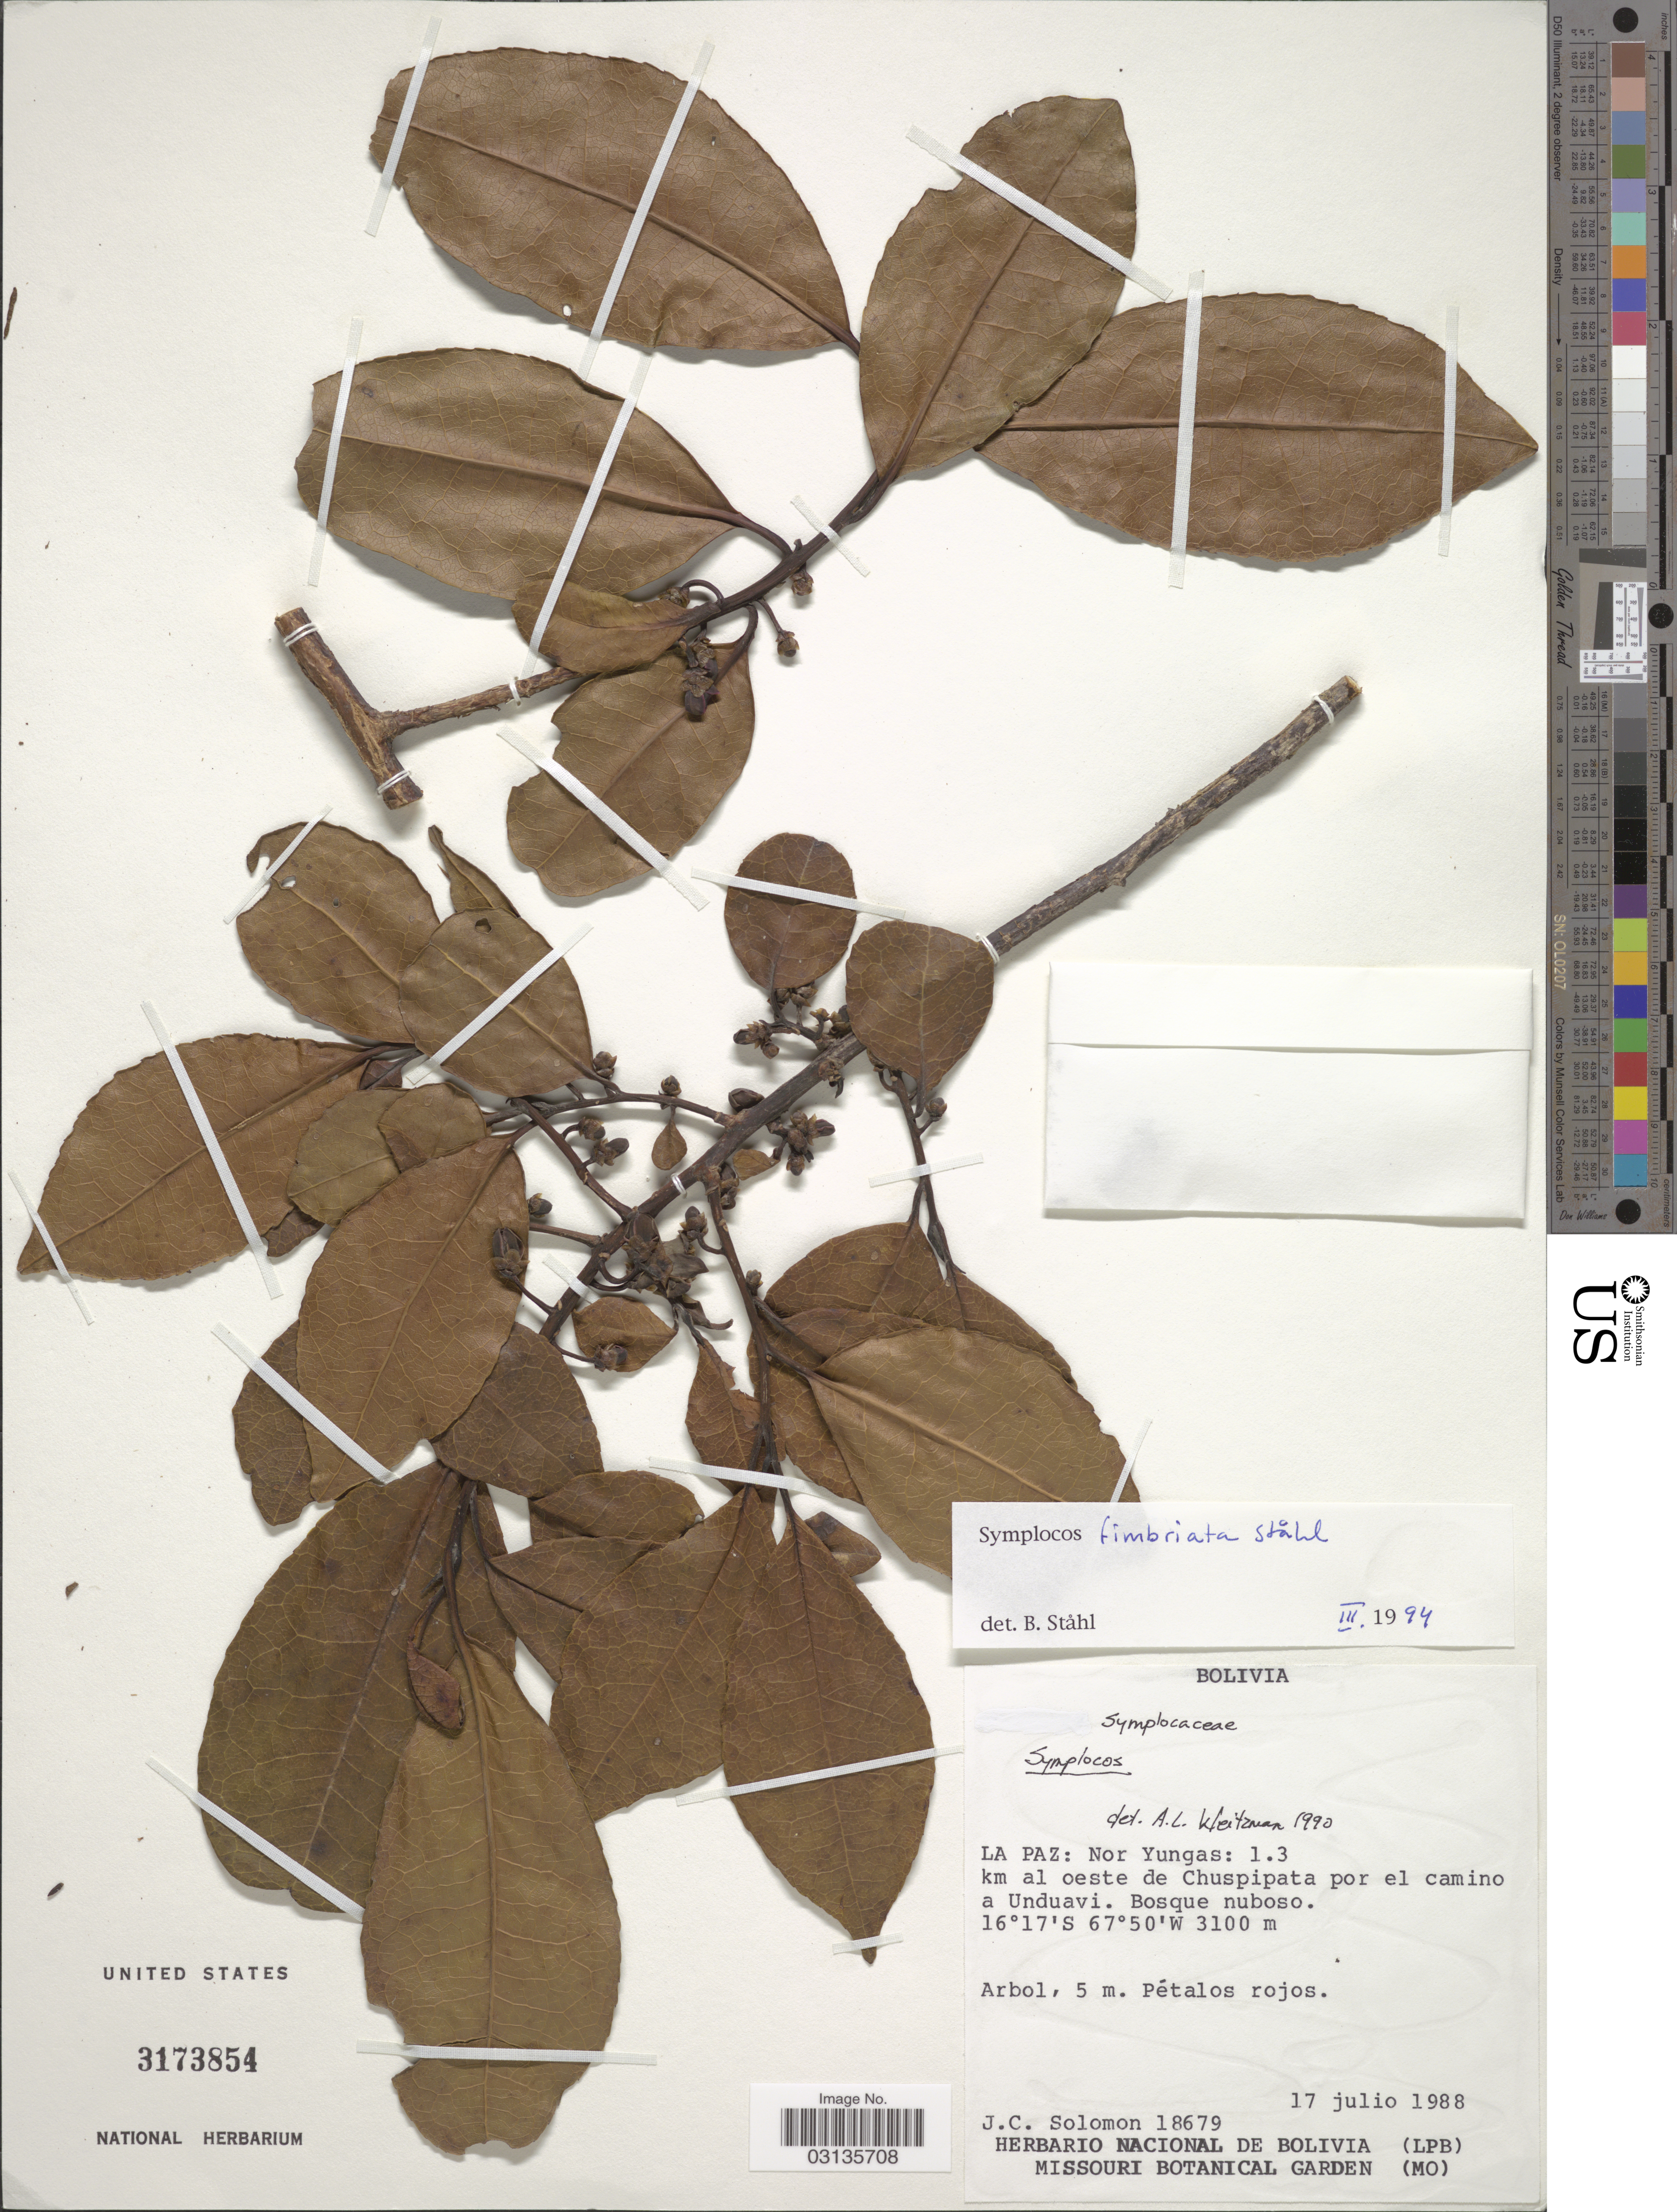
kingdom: Plantae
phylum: Tracheophyta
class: Magnoliopsida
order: Ericales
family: Symplocaceae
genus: Symplocos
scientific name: Symplocos fimbriata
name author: B. Ståhl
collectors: J. C. Solomon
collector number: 18679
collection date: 1988-07-17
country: Bolivia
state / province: La Paz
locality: Nor Yungas: 1.3 km al oeste de Chuspipata por el camino a Unduavi.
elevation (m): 3100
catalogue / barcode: US 3173854